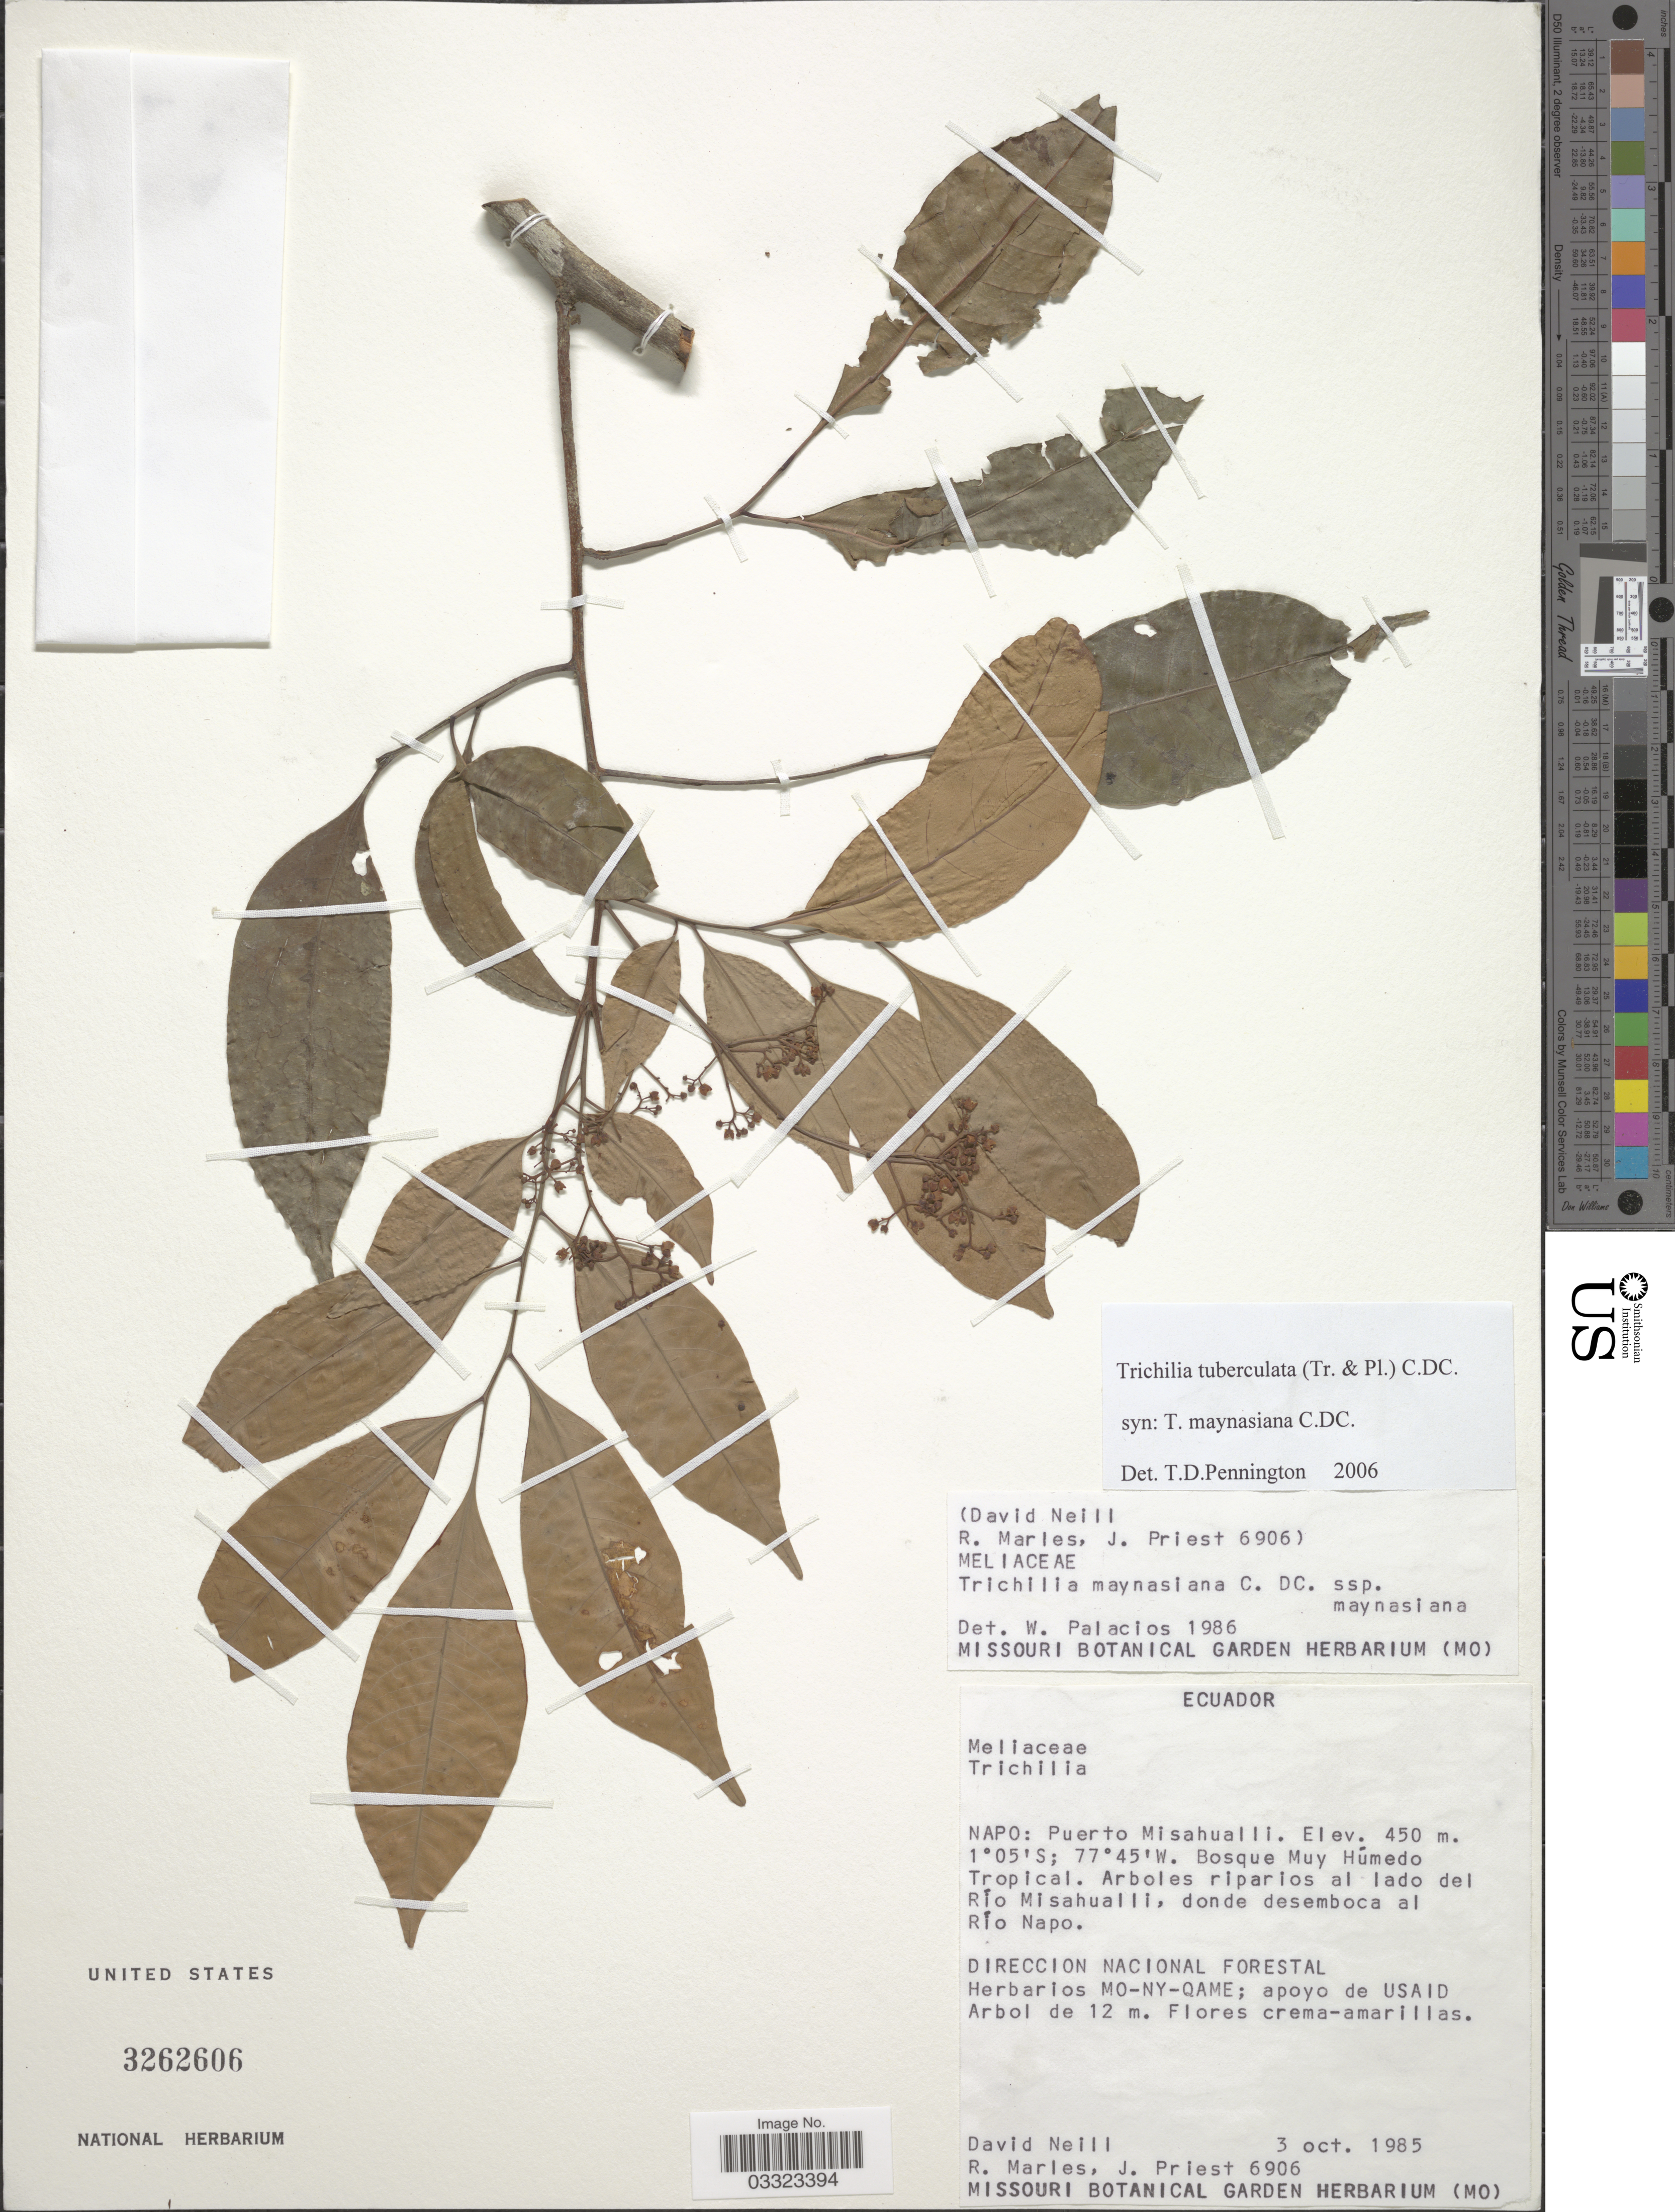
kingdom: Plantae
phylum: Tracheophyta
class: Magnoliopsida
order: Sapindales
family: Meliaceae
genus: Trichilia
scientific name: Trichilia tuberculata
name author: (Triana & Planch.) C. DC.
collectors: D. A. Neill, R. Marles & J. Priest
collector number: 6906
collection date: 1985-10-03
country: Ecuador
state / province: Napo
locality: Puerto Misahualli. Arboles riparios al lado del Río Misahualli, donde desemboca al Río Napo.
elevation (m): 450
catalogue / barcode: US 3262606